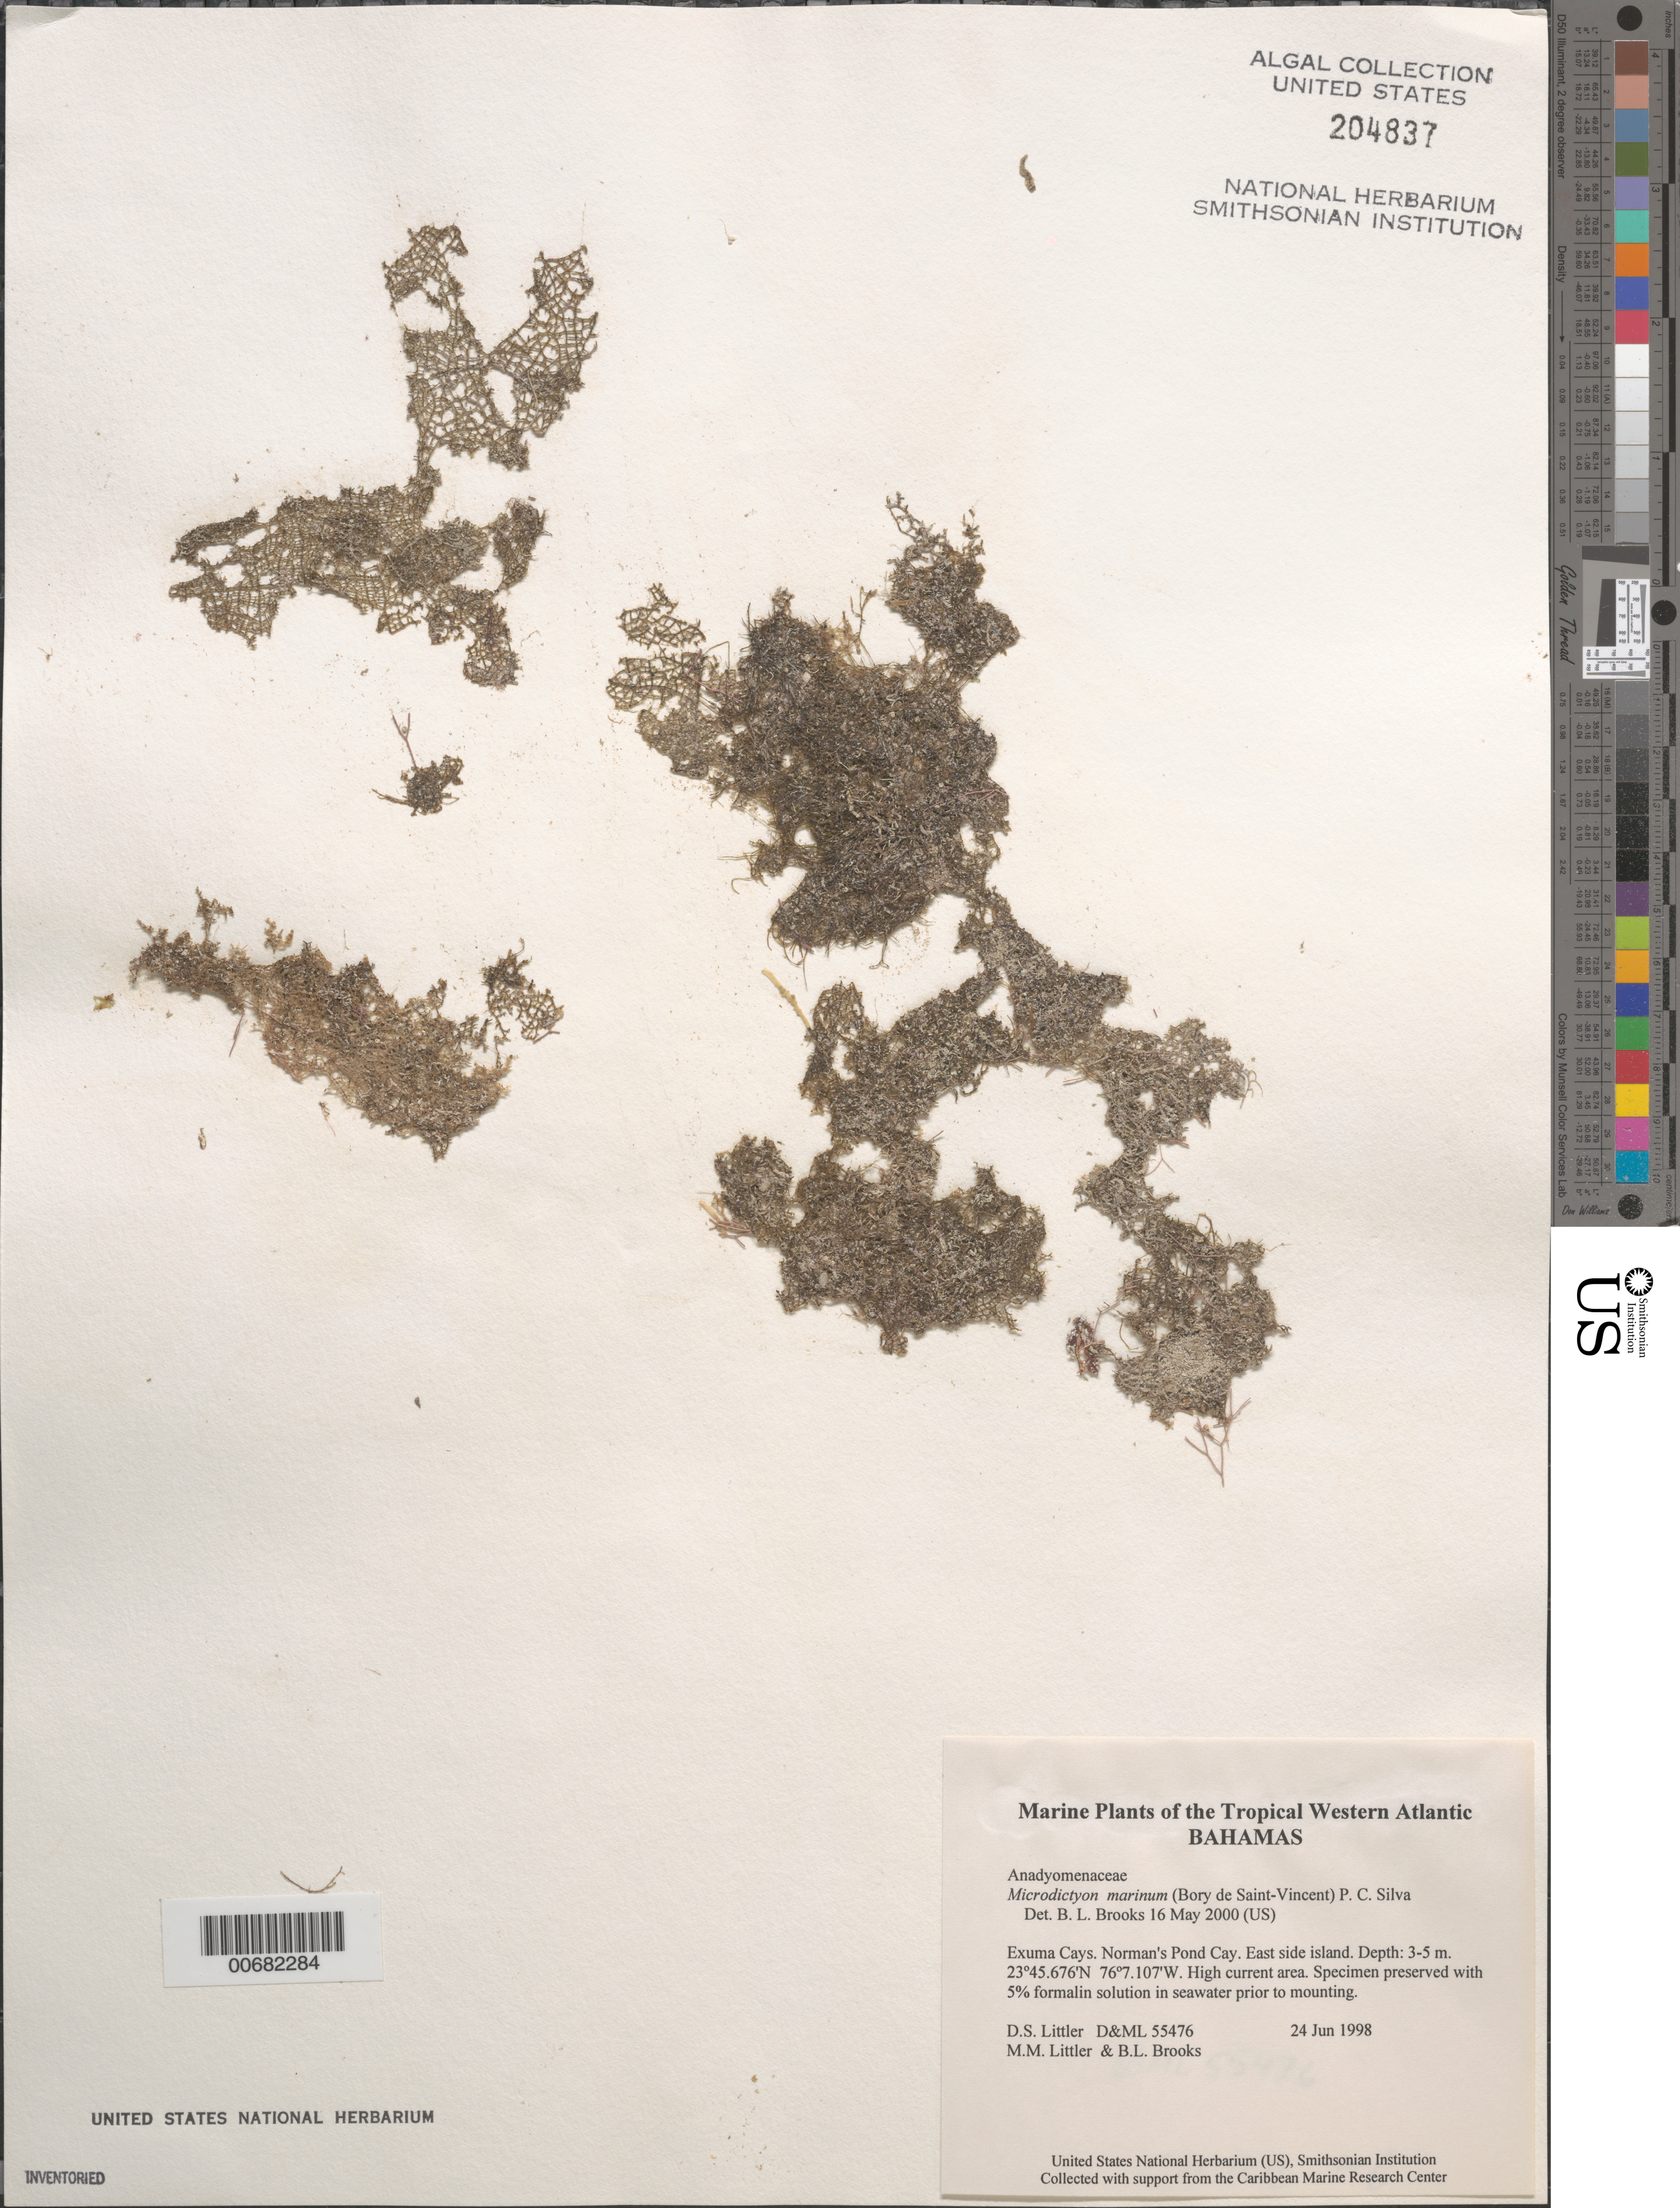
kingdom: Plantae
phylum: Chlorophyta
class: Ulvophyceae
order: Cladophorales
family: Anadyomenaceae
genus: Microdictyon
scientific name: Microdictyon marinum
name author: (Bory) P.C. Silva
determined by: Brooks, B. L., (BOT), Smithsonian Institution - National Museum of Natural History (UNITED STATES)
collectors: D. S. Littler, M. M. Littler & B. Brooks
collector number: D&ML 55476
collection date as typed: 24 Jun 1998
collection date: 1998-06-24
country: Bahamas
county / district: Exuma District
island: Norman's Pond Cay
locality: East side of island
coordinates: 23 45.676' N, 76 7.107' W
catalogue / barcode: US 204837